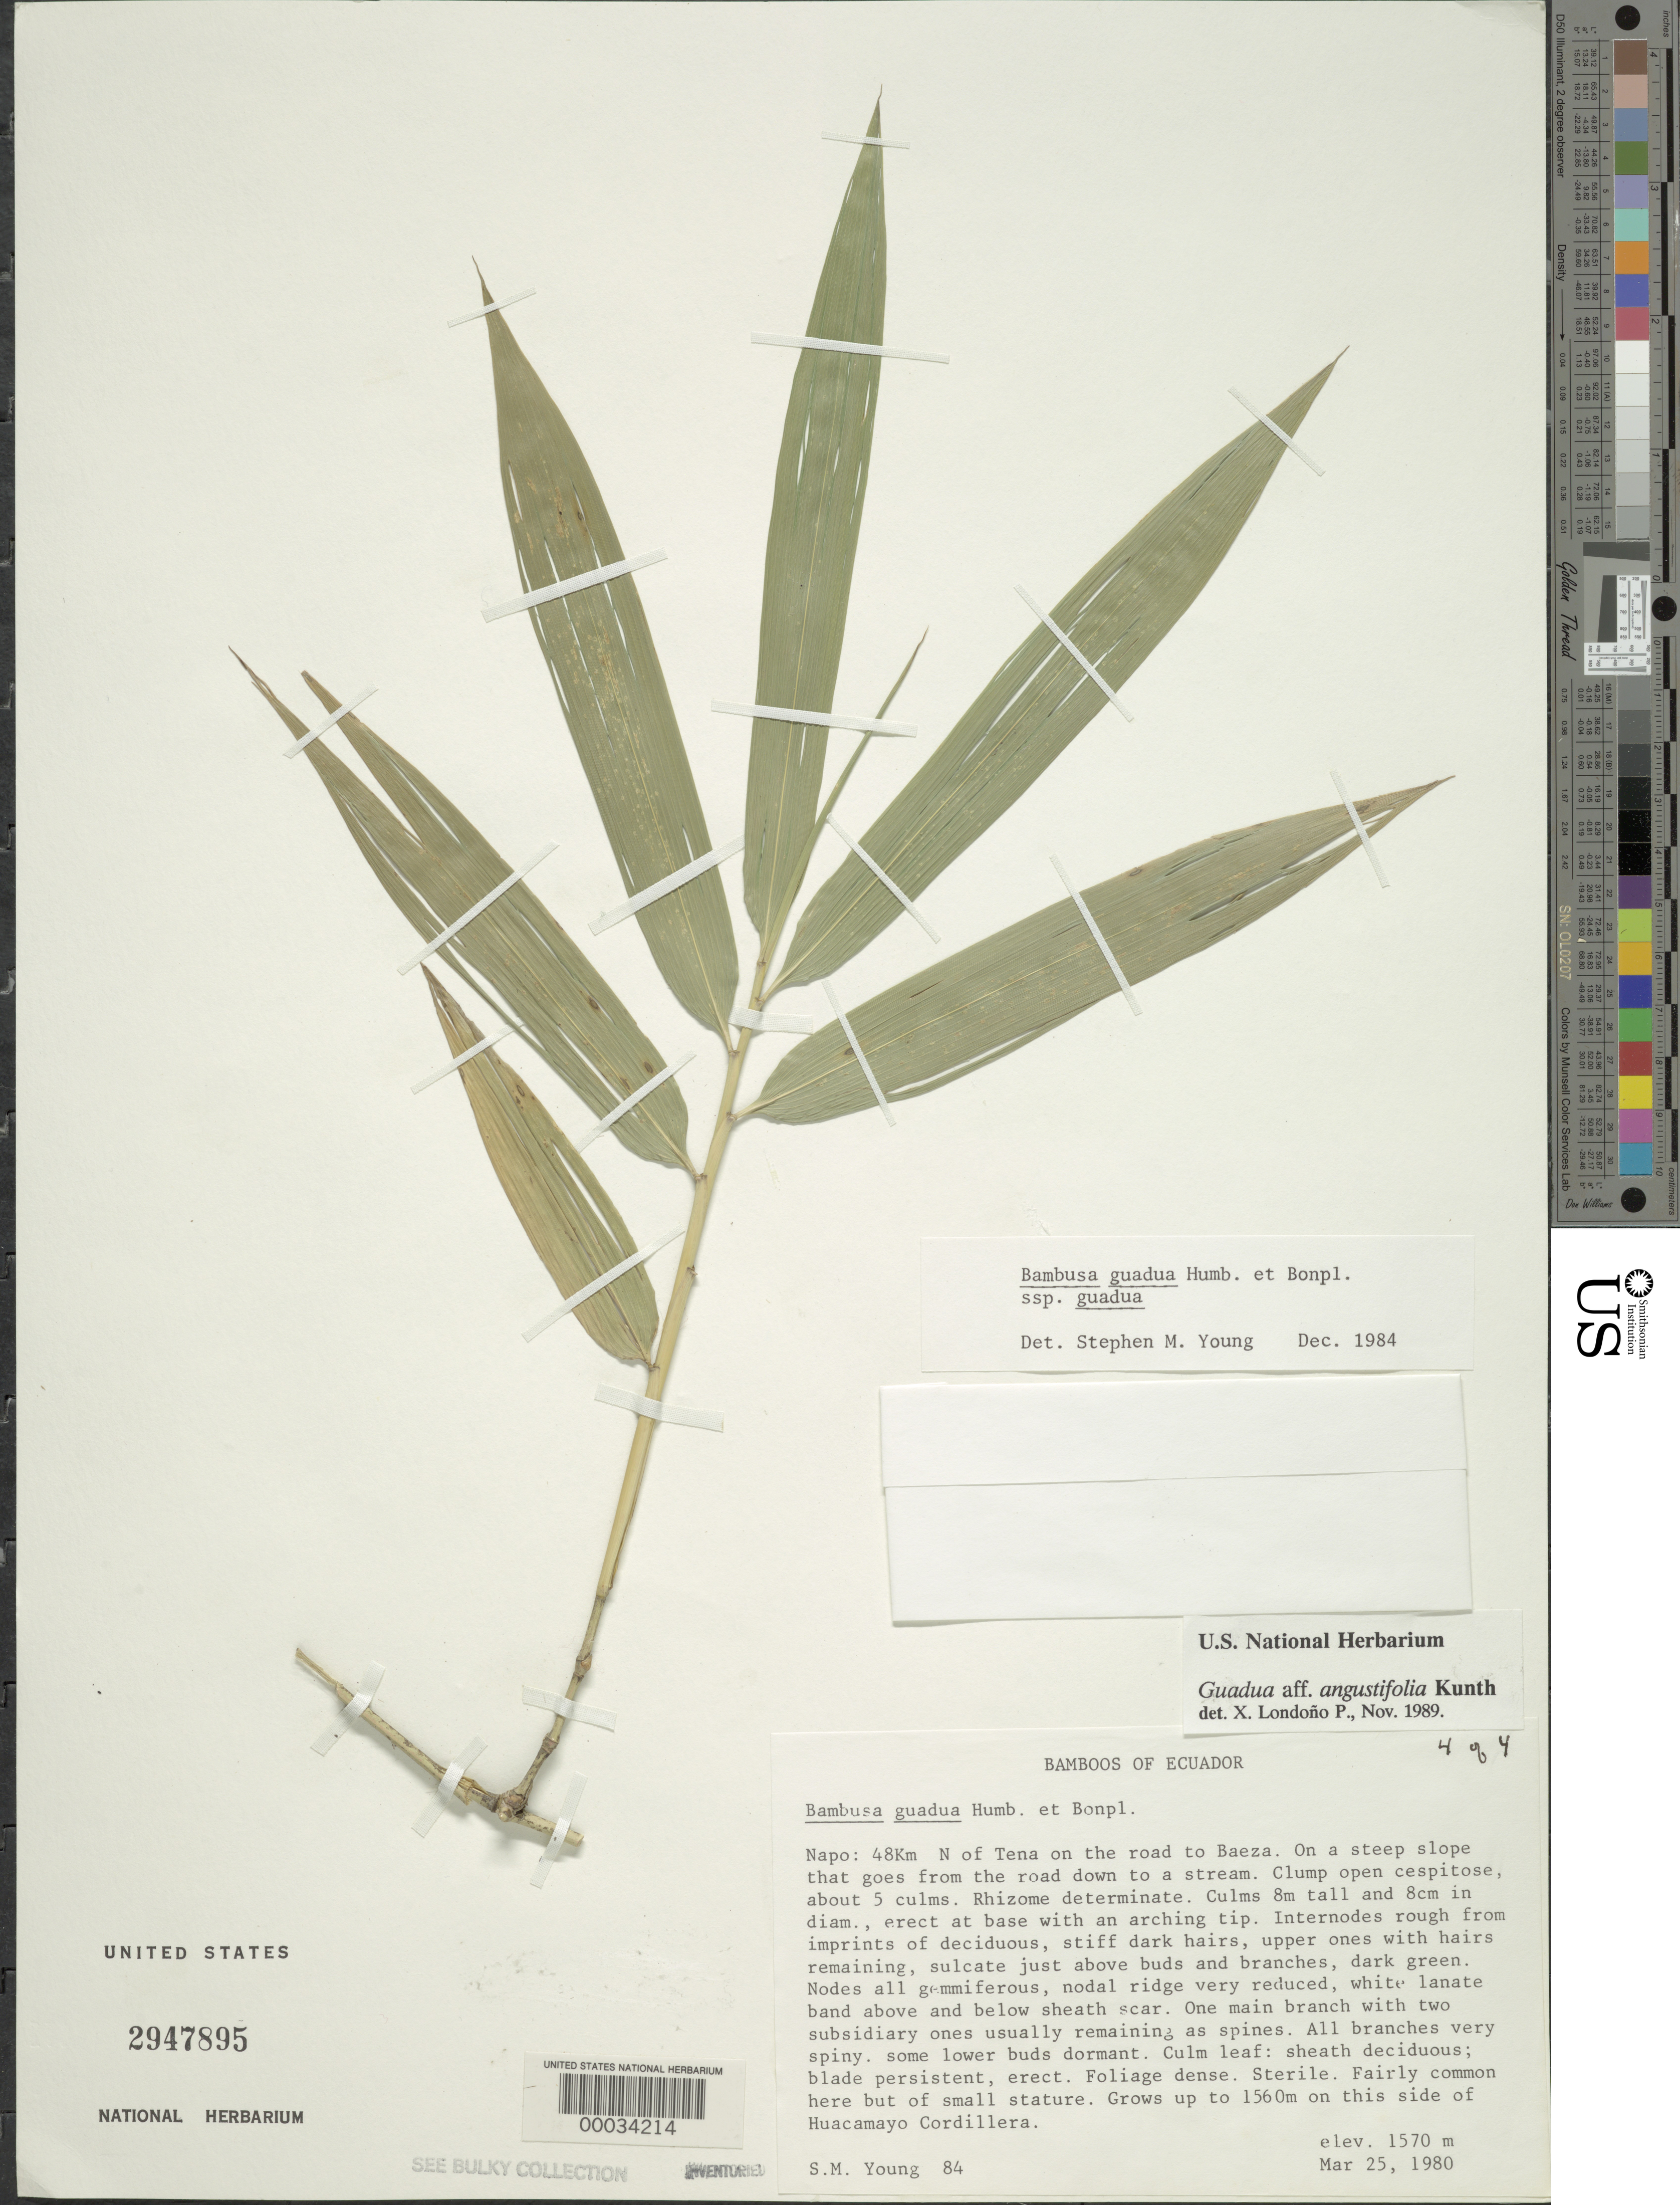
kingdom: Plantae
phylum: Tracheophyta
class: Liliopsida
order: Poales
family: Poaceae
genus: Guadua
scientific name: Guadua angustifolia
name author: Kunth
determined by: Londoño, X., (TULV), Jardin Botanico "Juan Maria Cespedes"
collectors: S. Young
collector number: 84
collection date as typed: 25 Mar 1980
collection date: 1980-03-25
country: Ecuador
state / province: Napo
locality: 48 km N of Tena on the road to baeza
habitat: Steep slope that goes down to a stream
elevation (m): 1570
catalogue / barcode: US 2947895